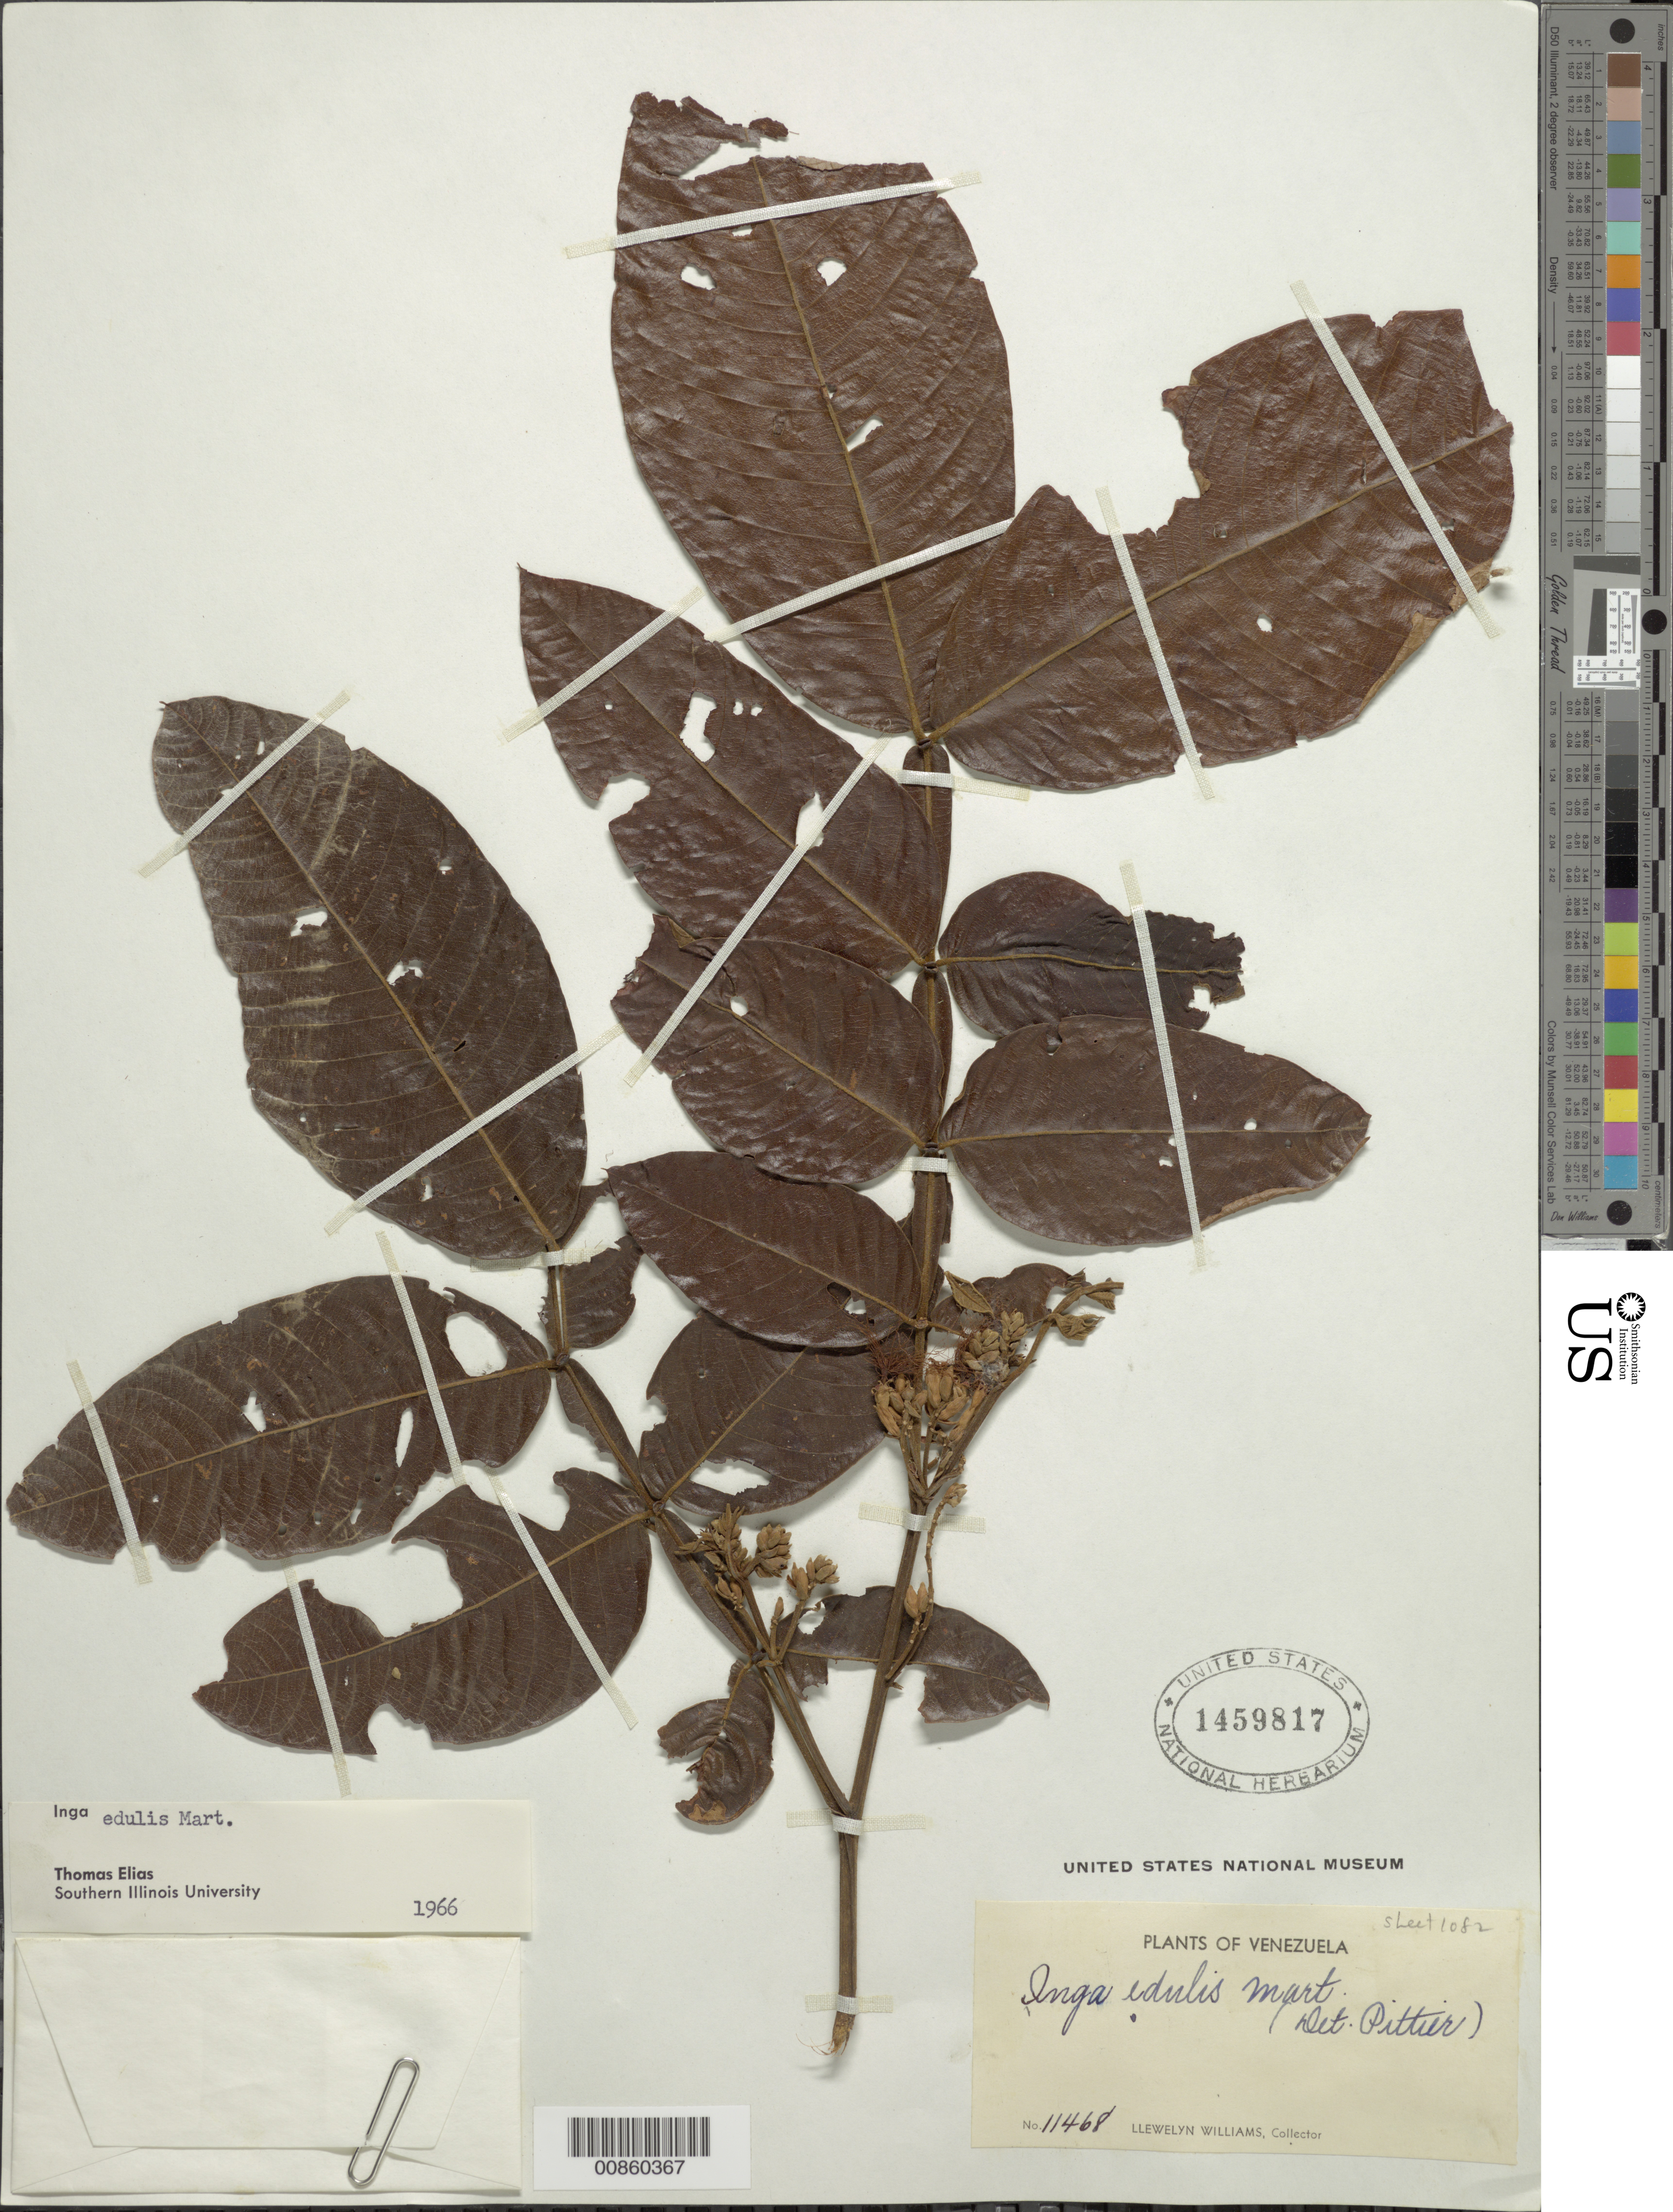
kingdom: Plantae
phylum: Tracheophyta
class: Magnoliopsida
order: Fabales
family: Fabaceae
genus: Inga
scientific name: Inga edulis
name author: Mart.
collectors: Ll. Williams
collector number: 11468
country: Venezuela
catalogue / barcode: US 1459817